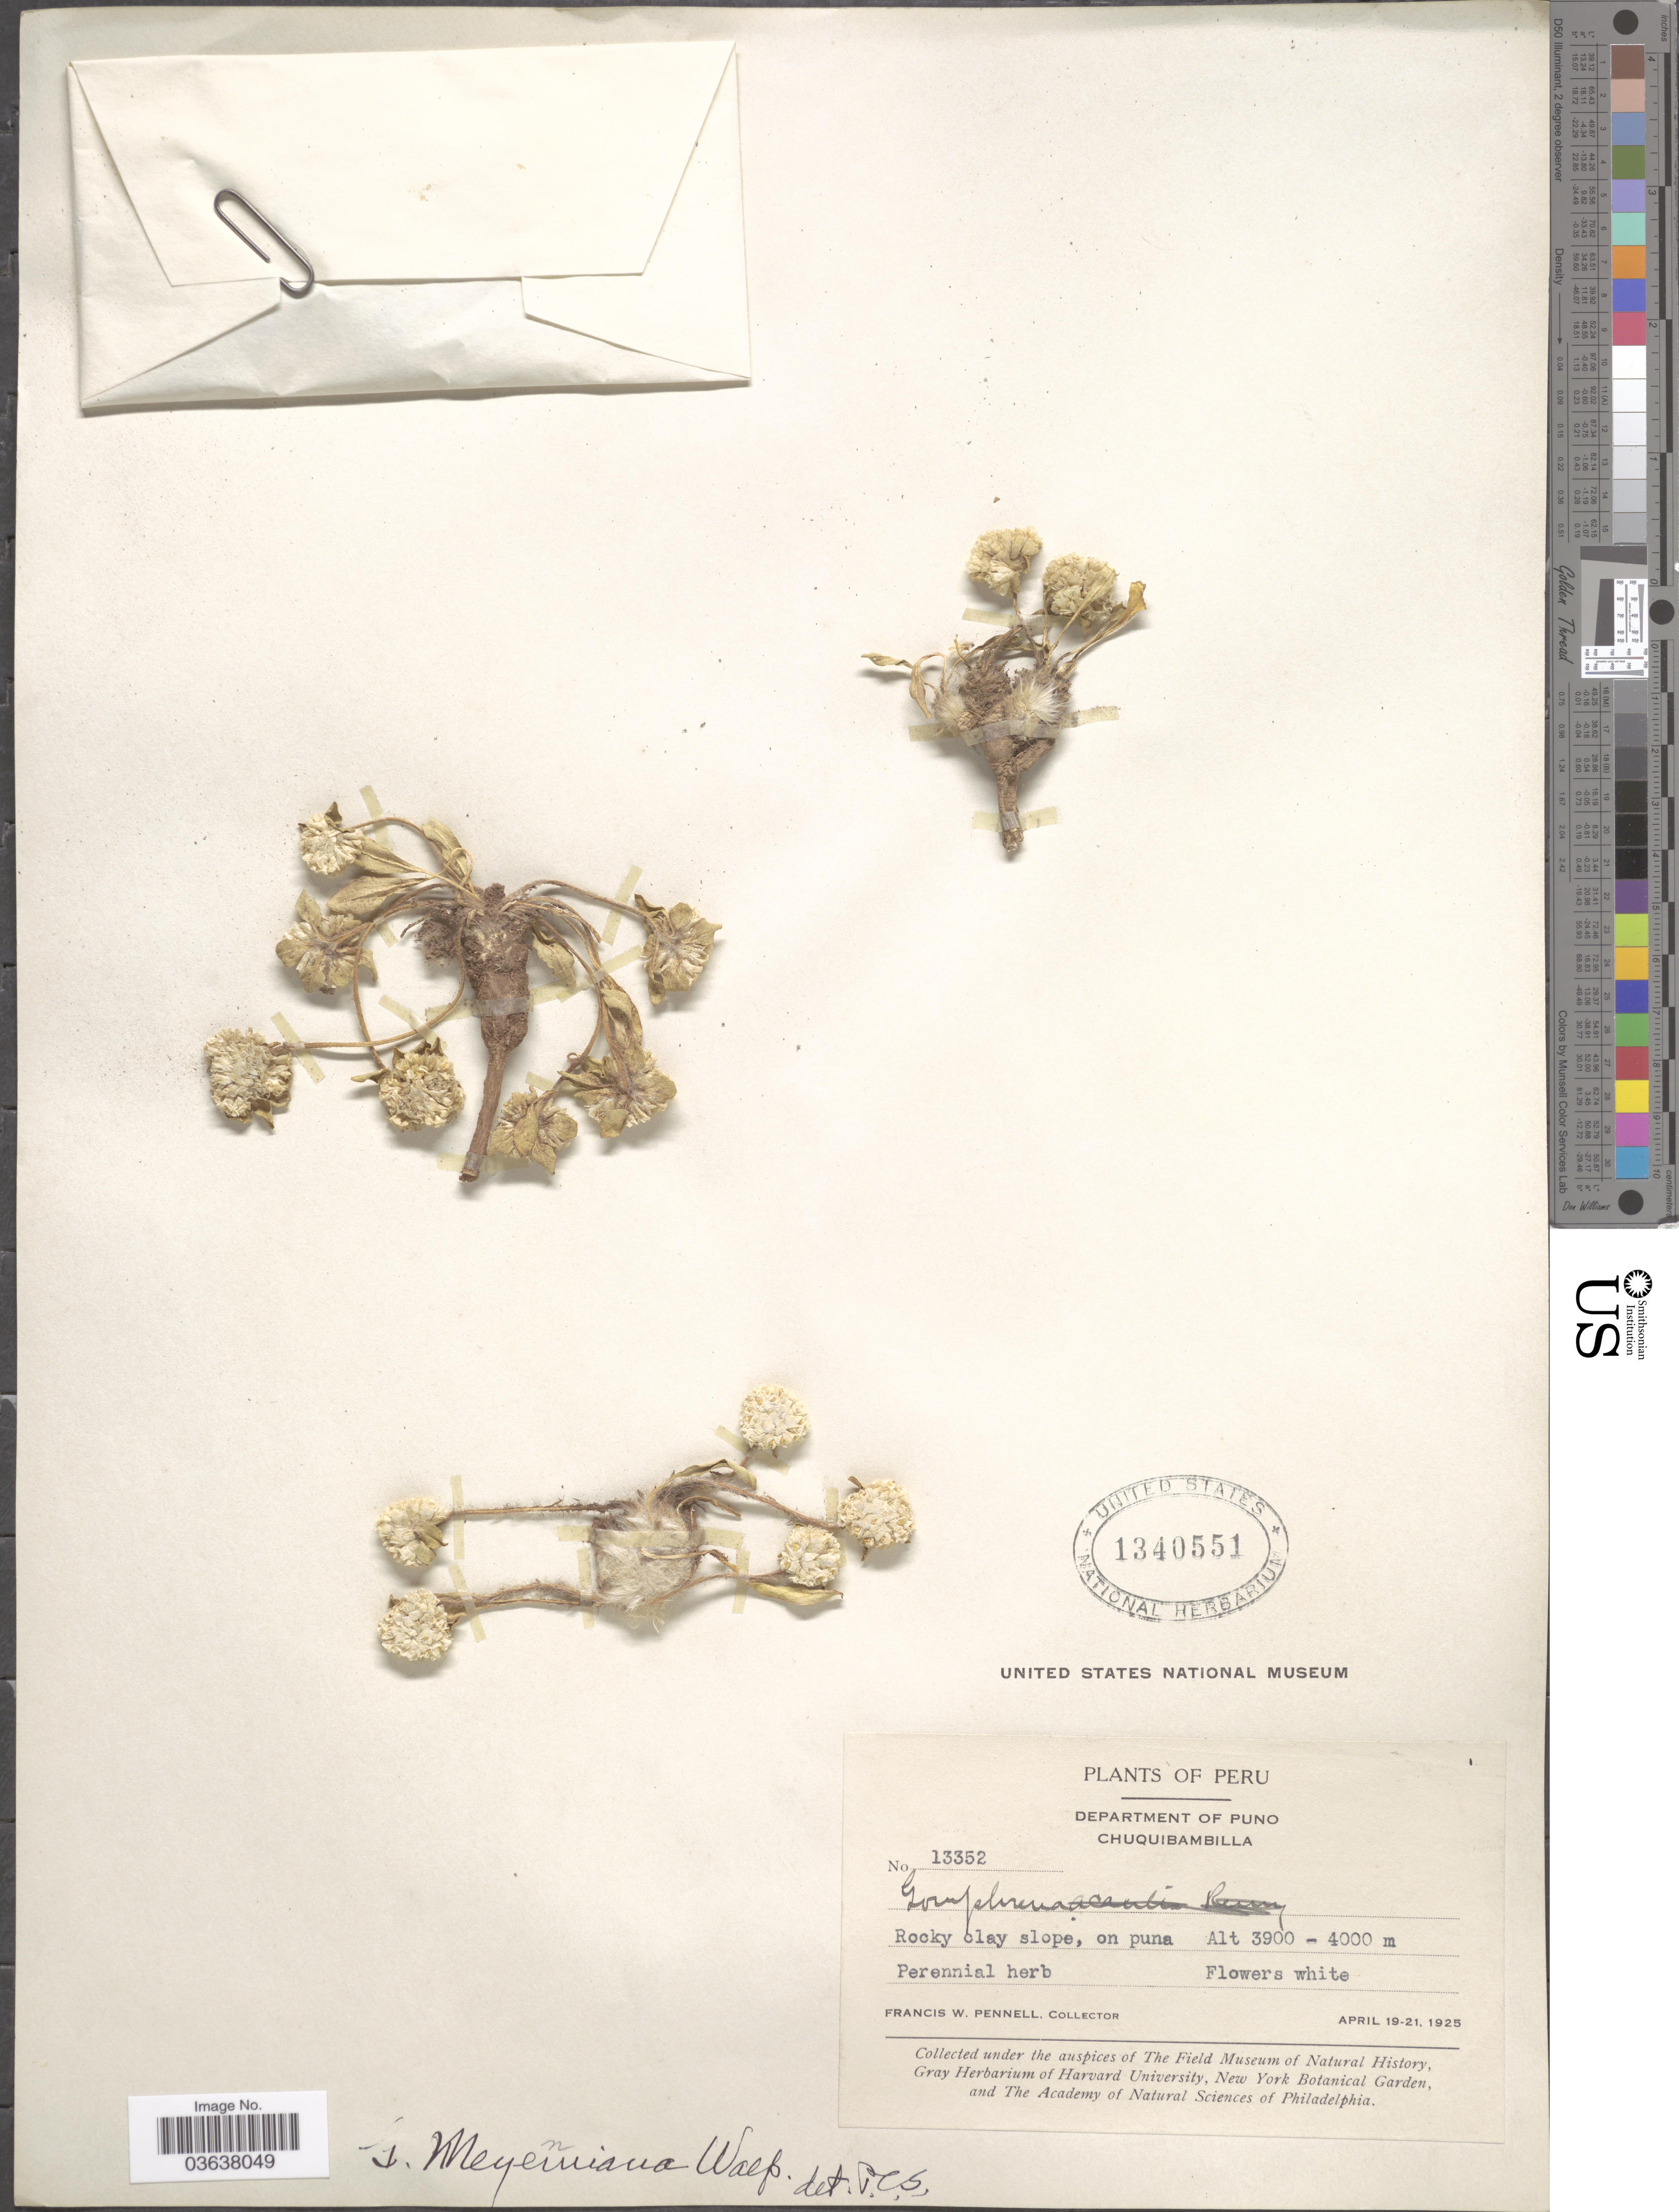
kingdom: Plantae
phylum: Tracheophyta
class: Magnoliopsida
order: Caryophyllales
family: Amaranthaceae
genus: Gomphrena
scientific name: Gomphrena meyeniana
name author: Walp.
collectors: F. W. Pennell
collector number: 13352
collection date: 1925-04-19/1925-04-21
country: Peru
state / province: Puno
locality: Department of Puno, Chuquibambilla, Rocky clay slope, on puna.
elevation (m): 3900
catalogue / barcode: US 1340551